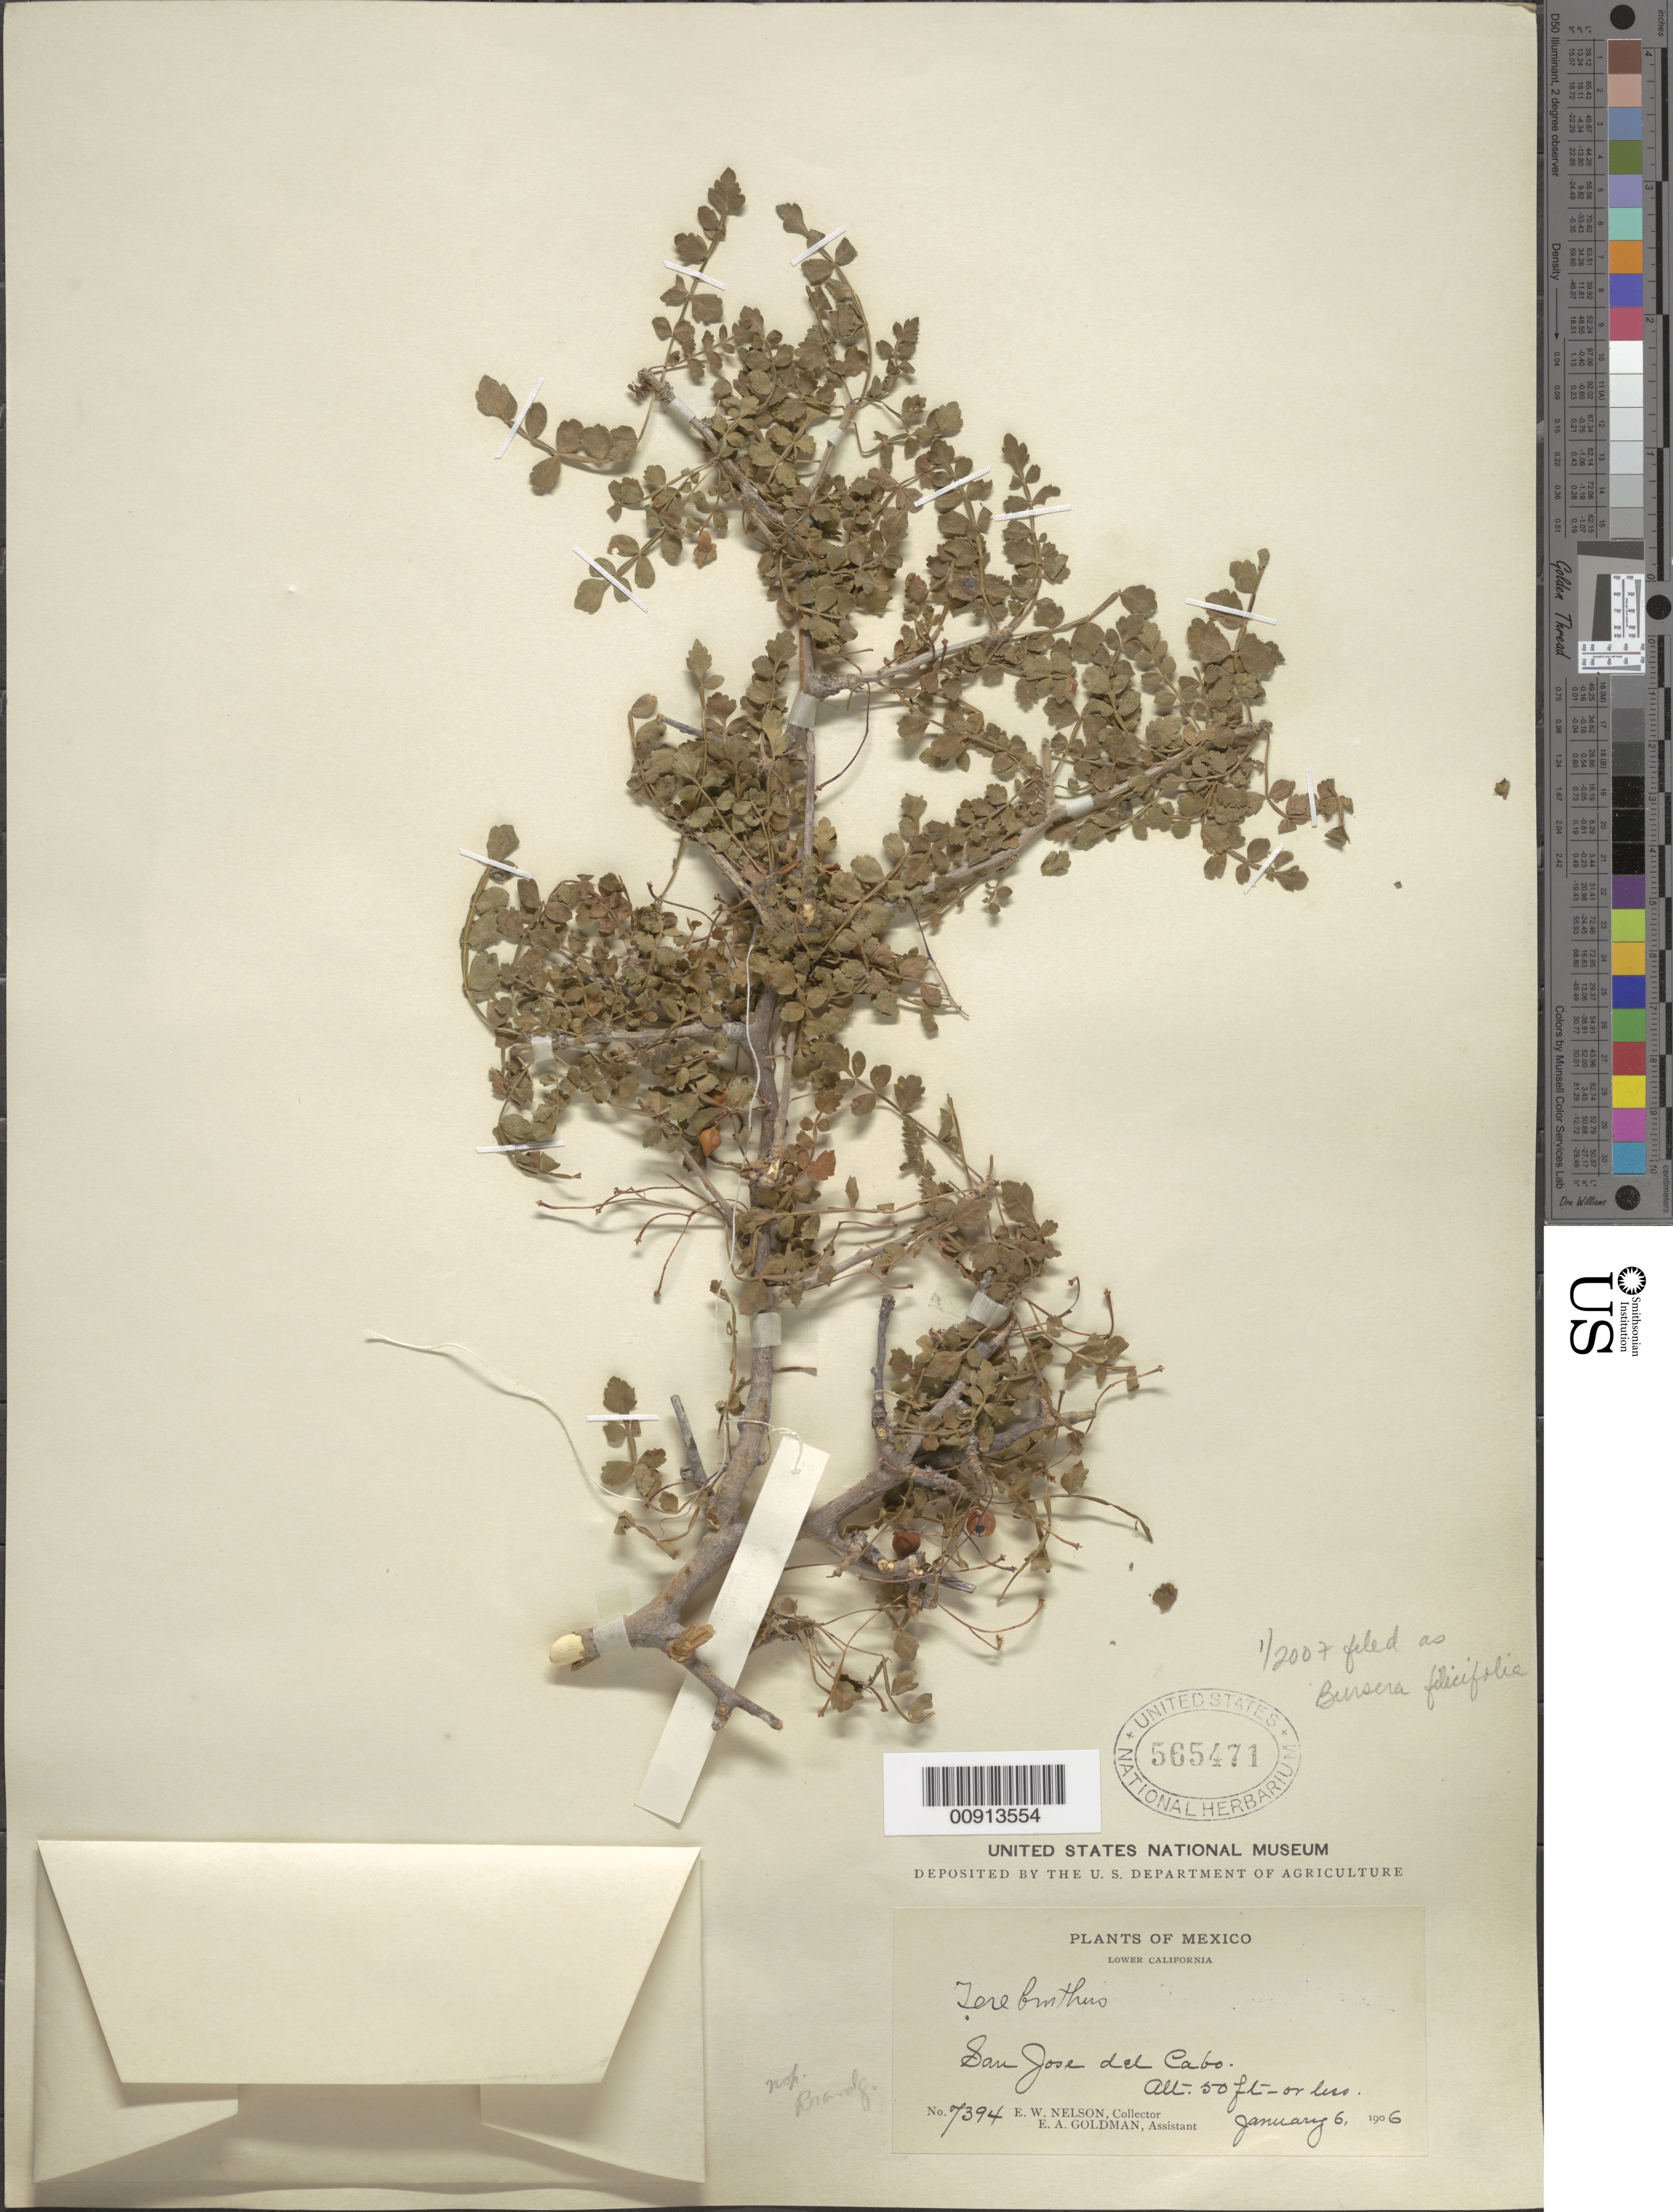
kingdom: Plantae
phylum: Tracheophyta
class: Magnoliopsida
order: Sapindales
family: Burseraceae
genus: Bursera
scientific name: Bursera filicifolia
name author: Brandegee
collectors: E. W. Nelson & E. A. Goldman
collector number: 7394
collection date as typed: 06 Jan 1906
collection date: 1906-01-06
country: Mexico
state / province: Baja California Sur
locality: San José del Cabo.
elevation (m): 15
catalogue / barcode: US 565471